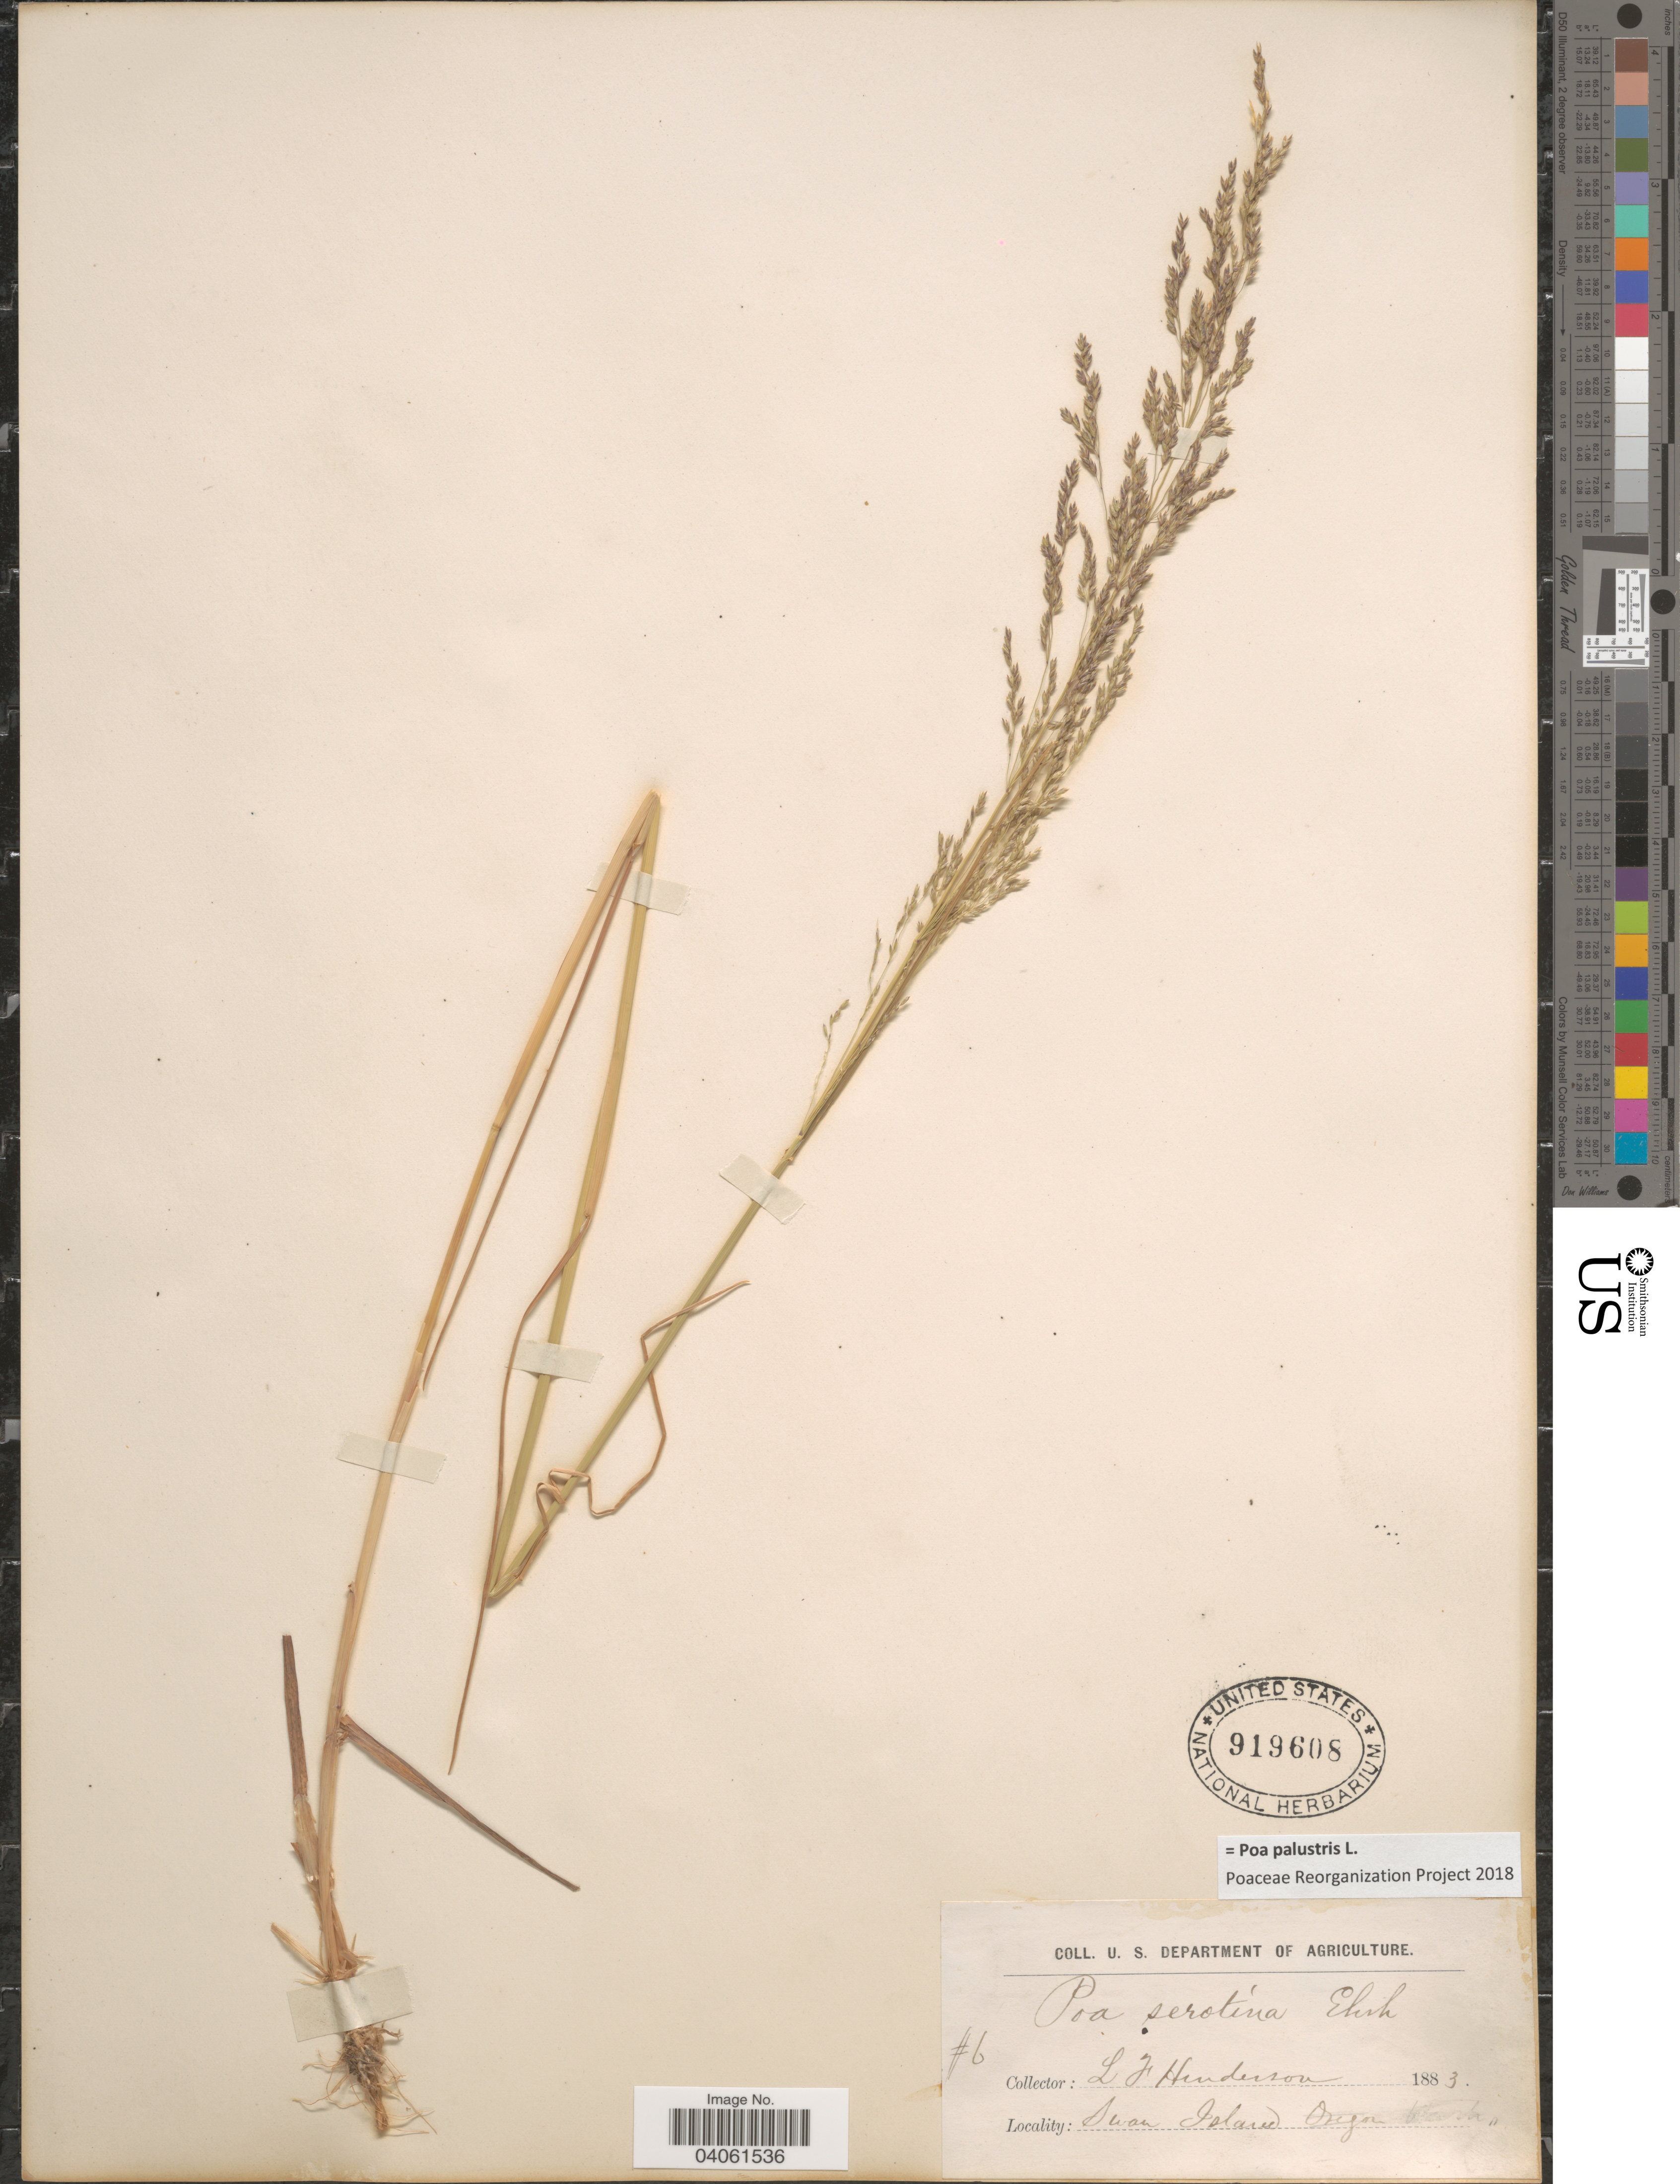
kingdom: Plantae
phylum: Tracheophyta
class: Liliopsida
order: Poales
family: Poaceae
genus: Poa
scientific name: Poa palustris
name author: L.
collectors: L. Henderson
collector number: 6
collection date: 1883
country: United States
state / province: Oregon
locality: Swan Island.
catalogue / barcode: US 919608